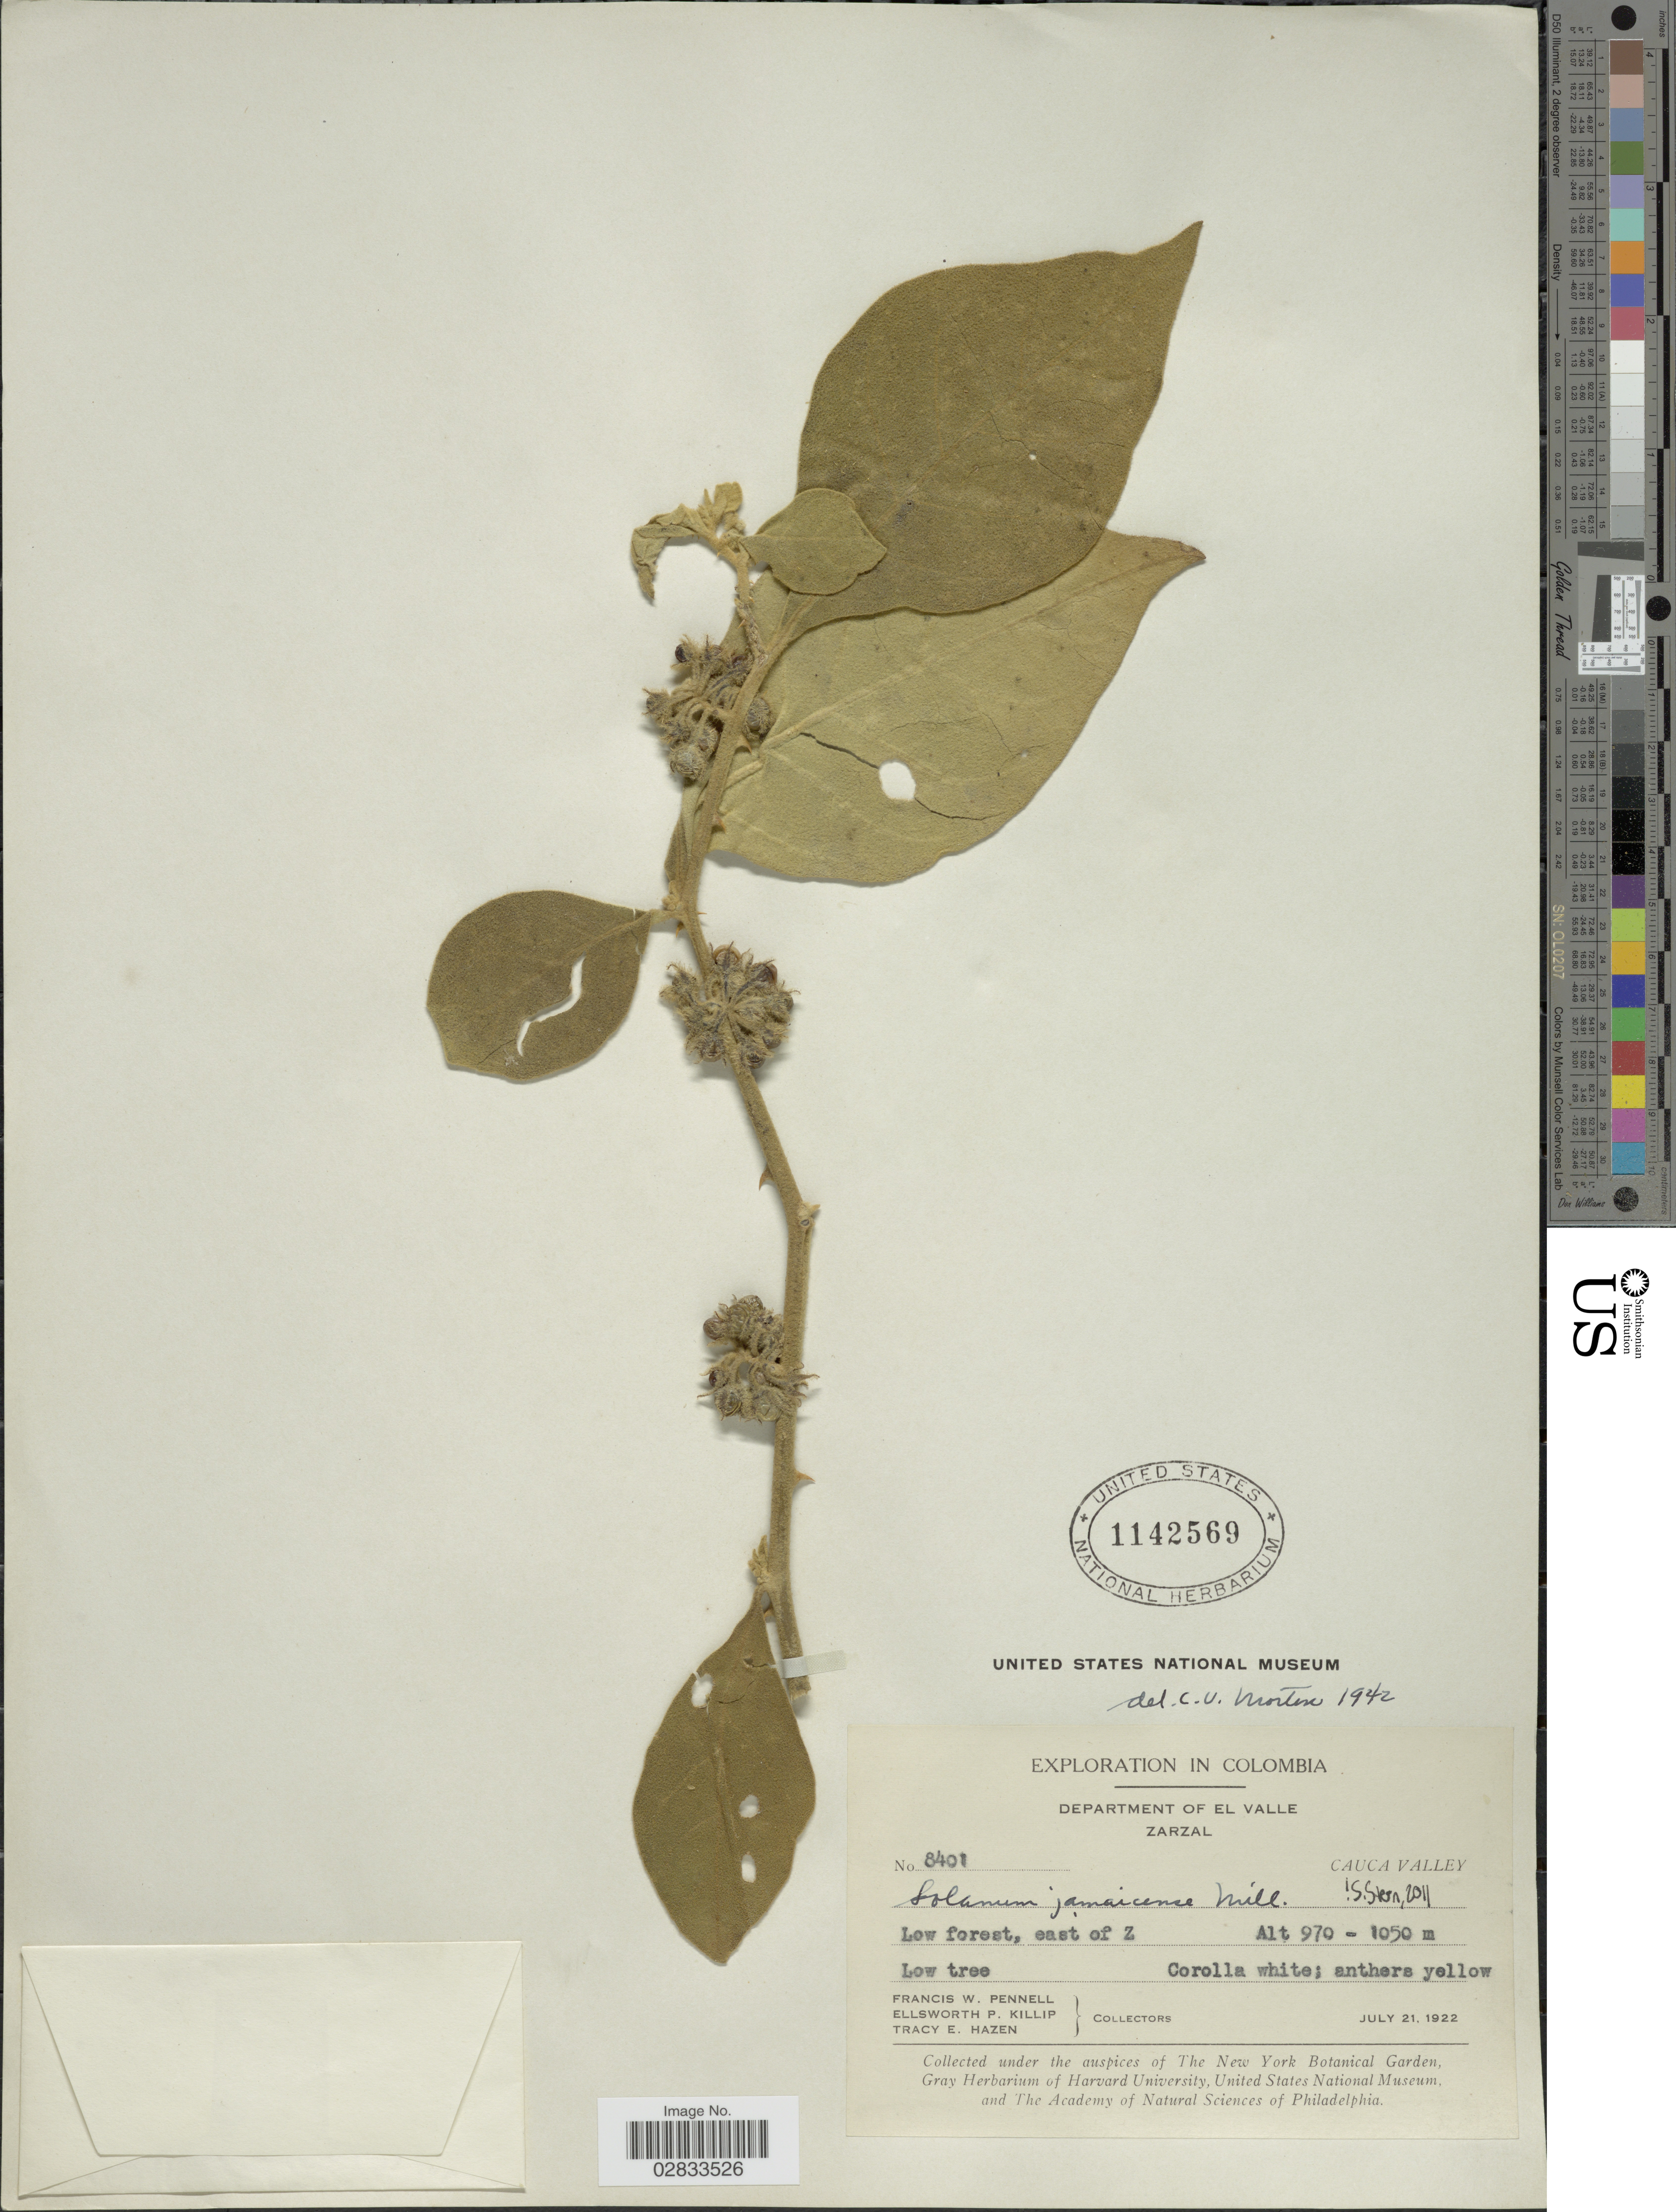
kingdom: Plantae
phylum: Tracheophyta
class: Magnoliopsida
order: Solanales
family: Solanaceae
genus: Solanum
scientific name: Solanum jamaicense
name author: Mill.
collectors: F. W. Pennell, E. P. Killip & T. E. Hazen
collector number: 8401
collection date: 1922-07-21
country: Colombia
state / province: Valle del Cauca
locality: Department of El Valle. Zarzal. Cauca Valley. Low forest east of Z.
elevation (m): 970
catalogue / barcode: US 1142569